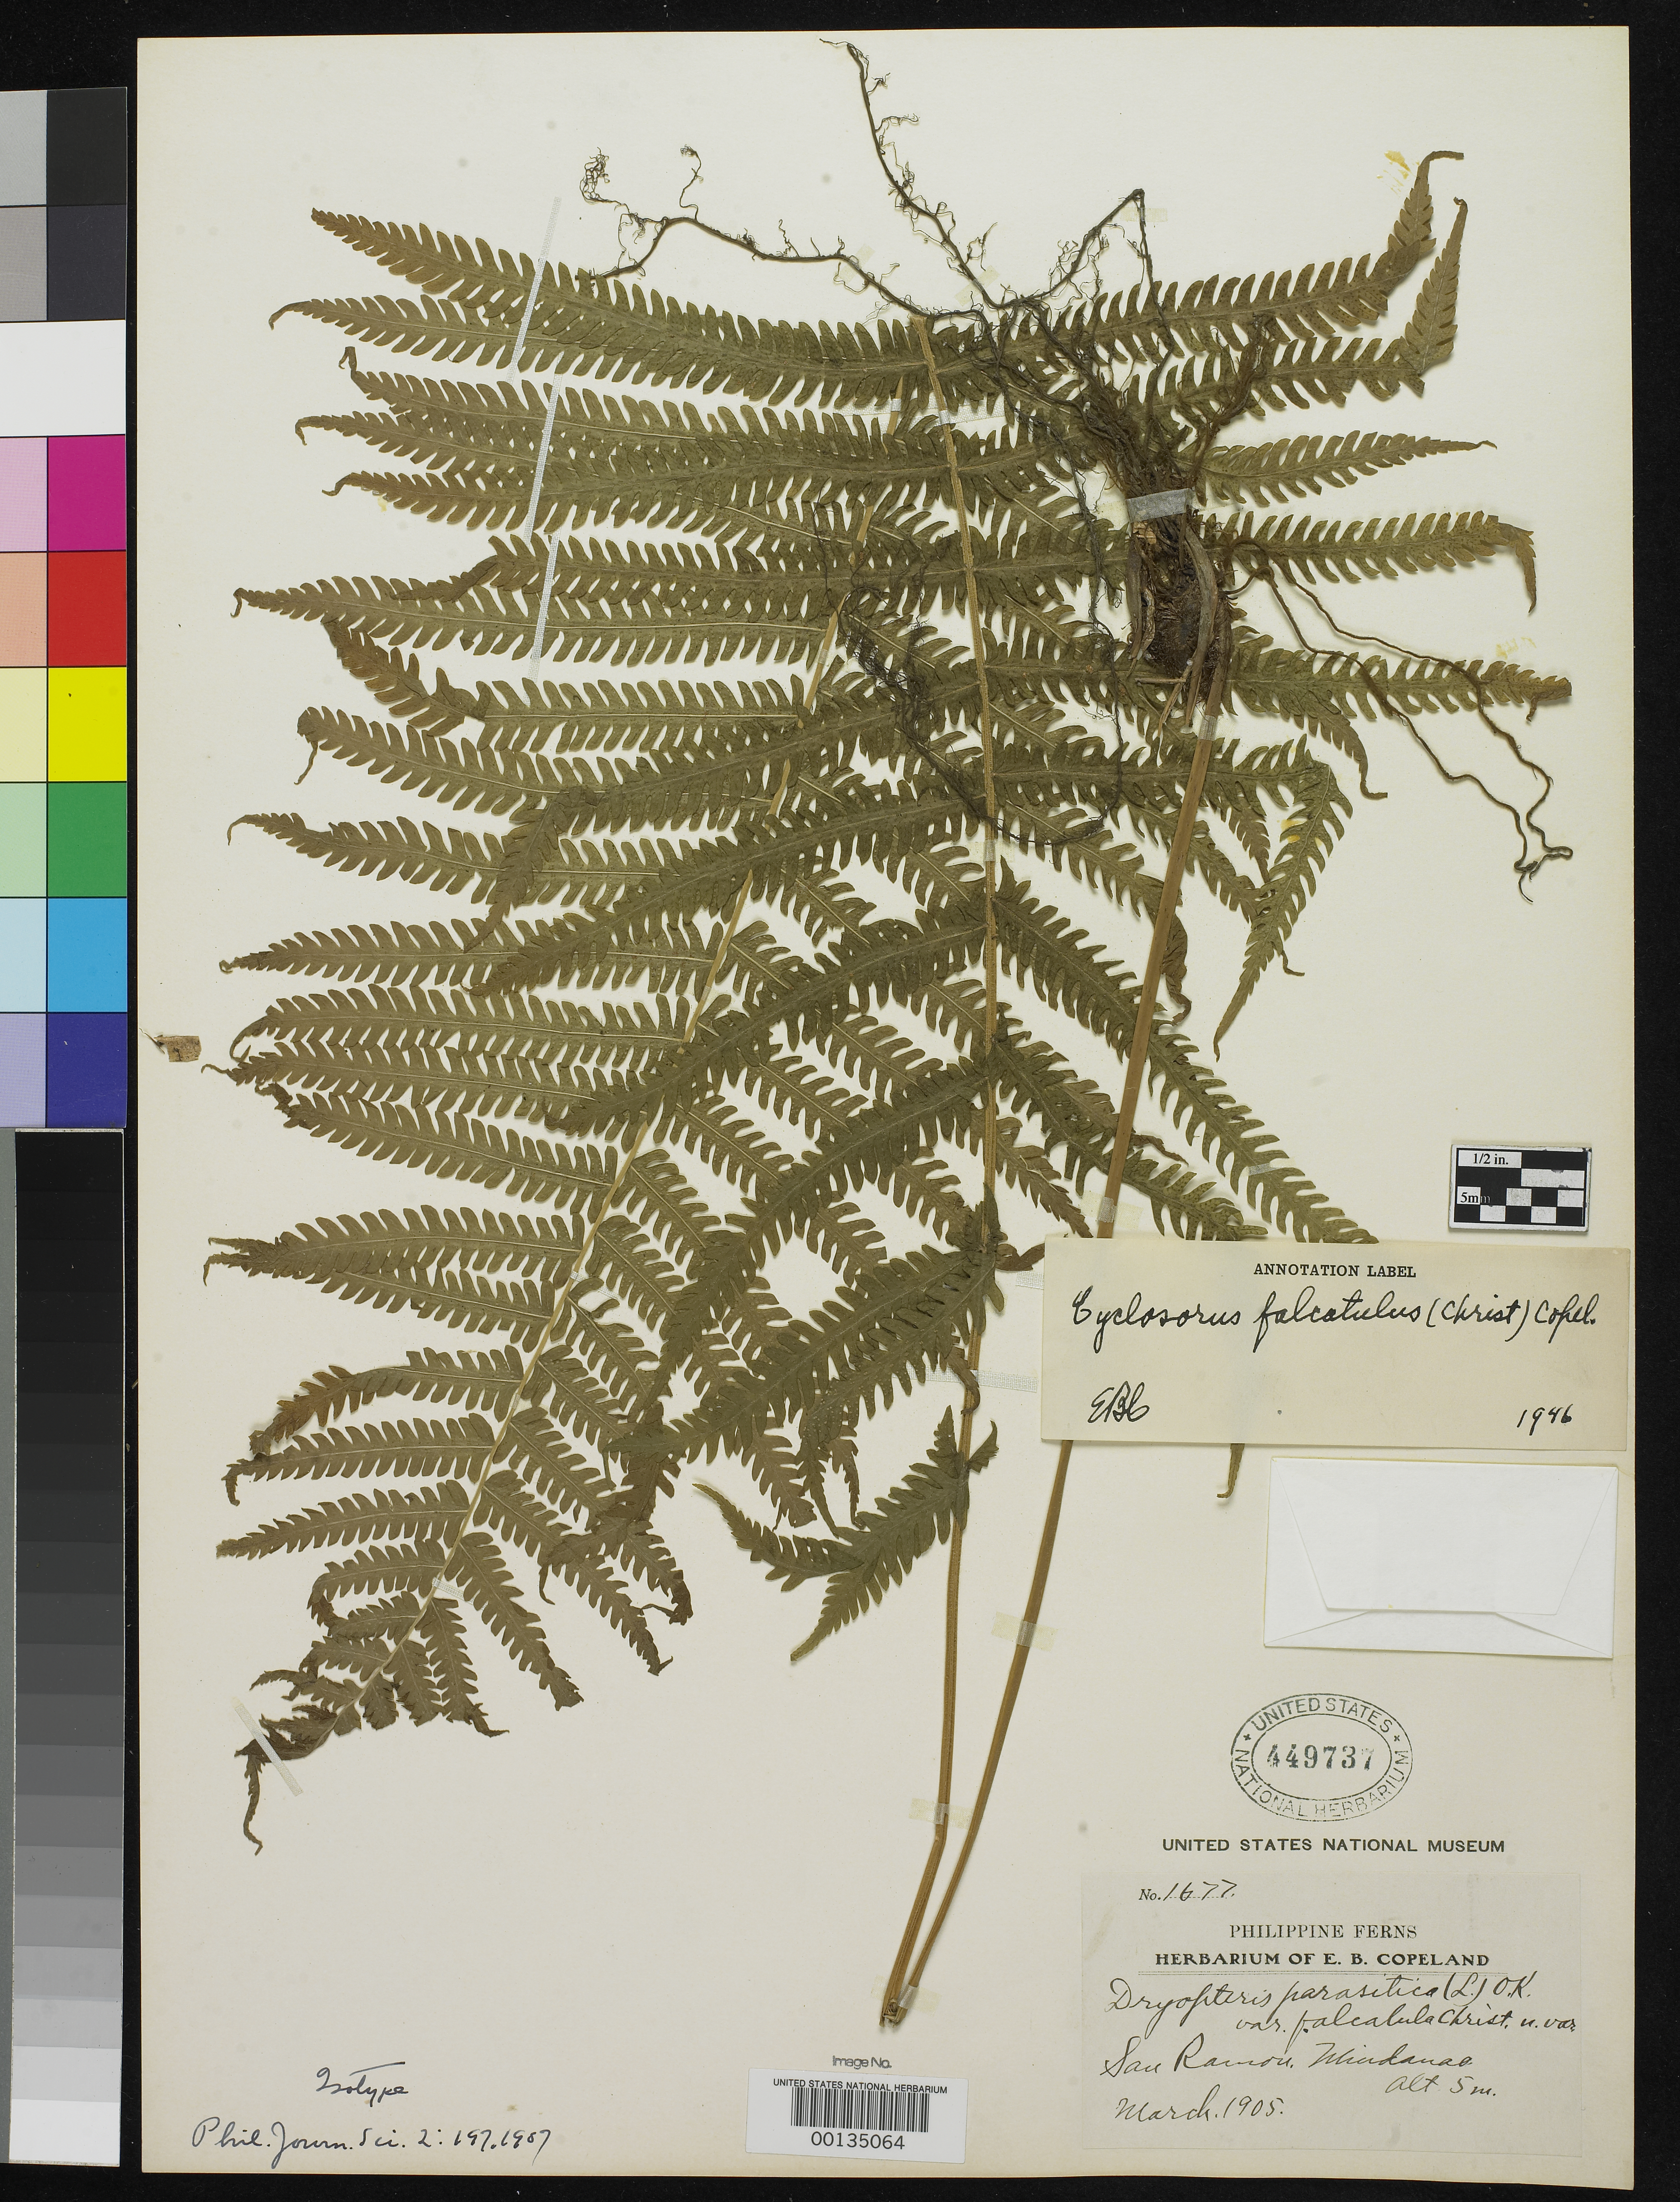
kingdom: Plantae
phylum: Tracheophyta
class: Polypodiopsida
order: Polypodiales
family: Dryopteridaceae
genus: Dryopteris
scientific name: Dryopteris parasitica var. falcatula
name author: Christ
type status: Isotype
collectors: E. B. Copeland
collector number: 1677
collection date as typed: Mar 1905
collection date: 1905-03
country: Philippines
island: Mindanao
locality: San Ramon.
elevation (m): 5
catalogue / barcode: US 449737